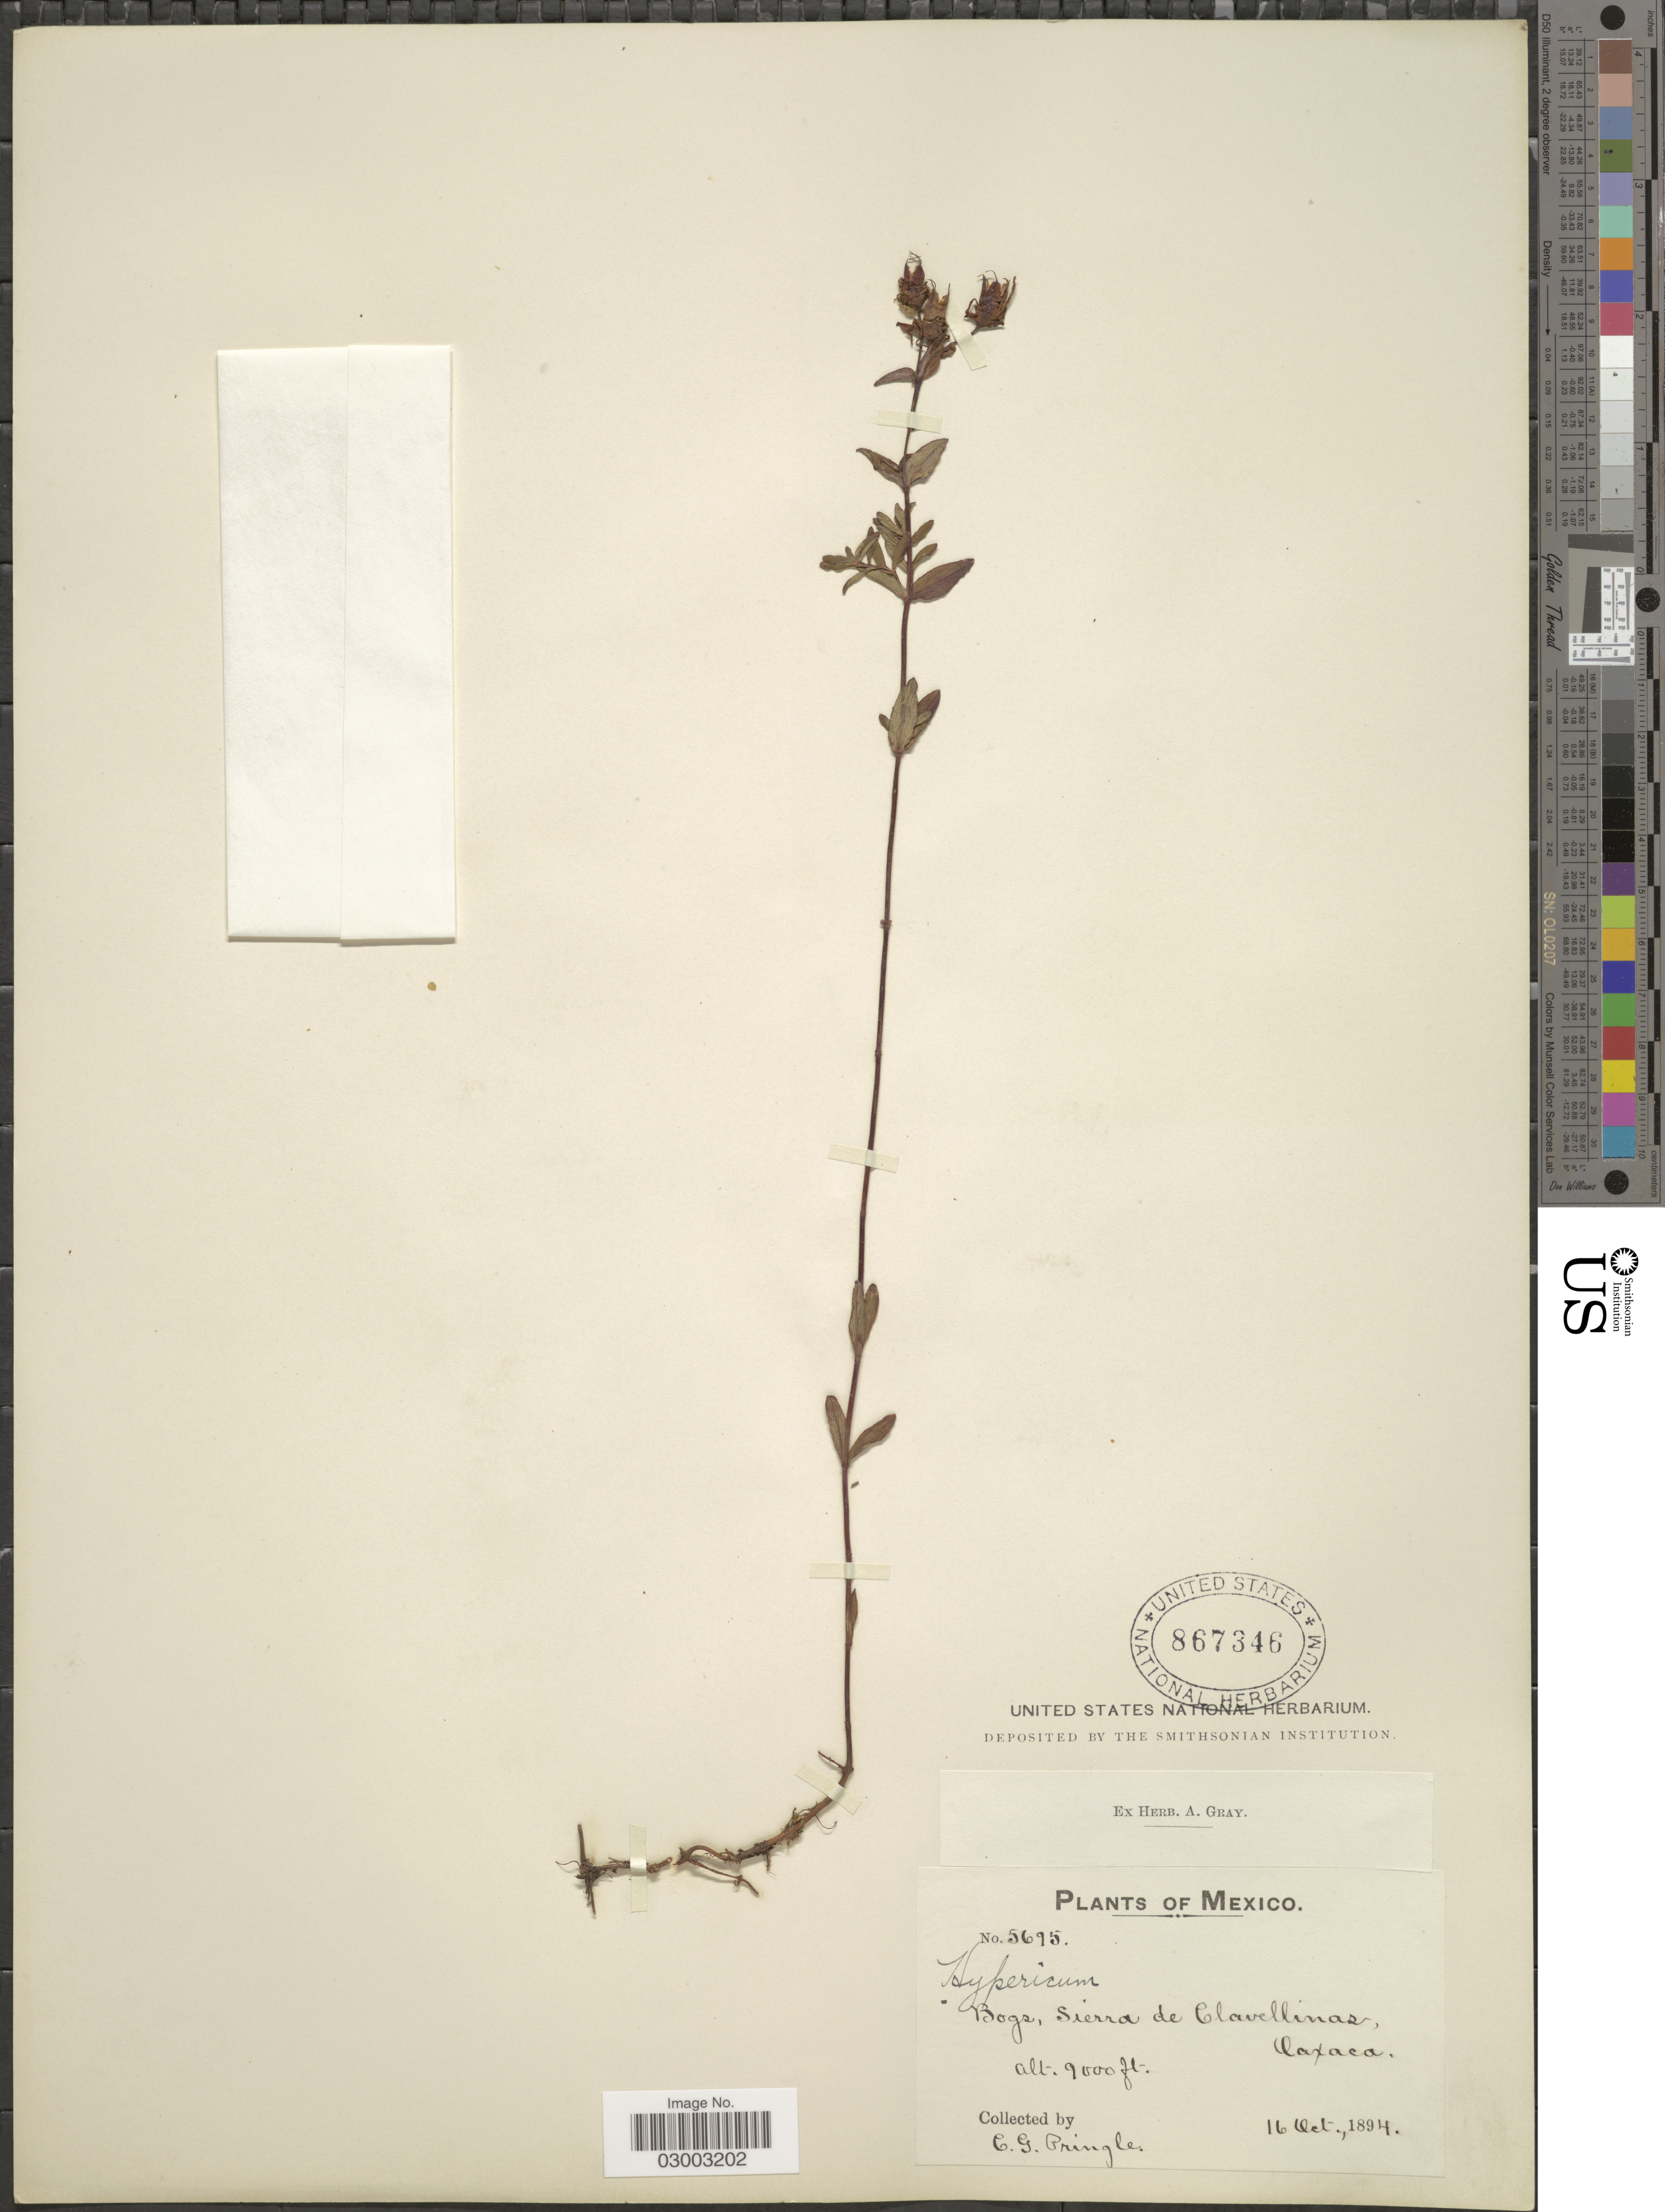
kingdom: Plantae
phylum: Tracheophyta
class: Magnoliopsida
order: Malpighiales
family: Hypericaceae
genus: Hypericum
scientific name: Hypericum oaxacanum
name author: R. Keller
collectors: C. G. Pringle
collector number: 5695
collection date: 1894-10-16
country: Mexico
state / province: Oaxaca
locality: Bogs, Sierra de Clavellinas.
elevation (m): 2743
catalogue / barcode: US 867346